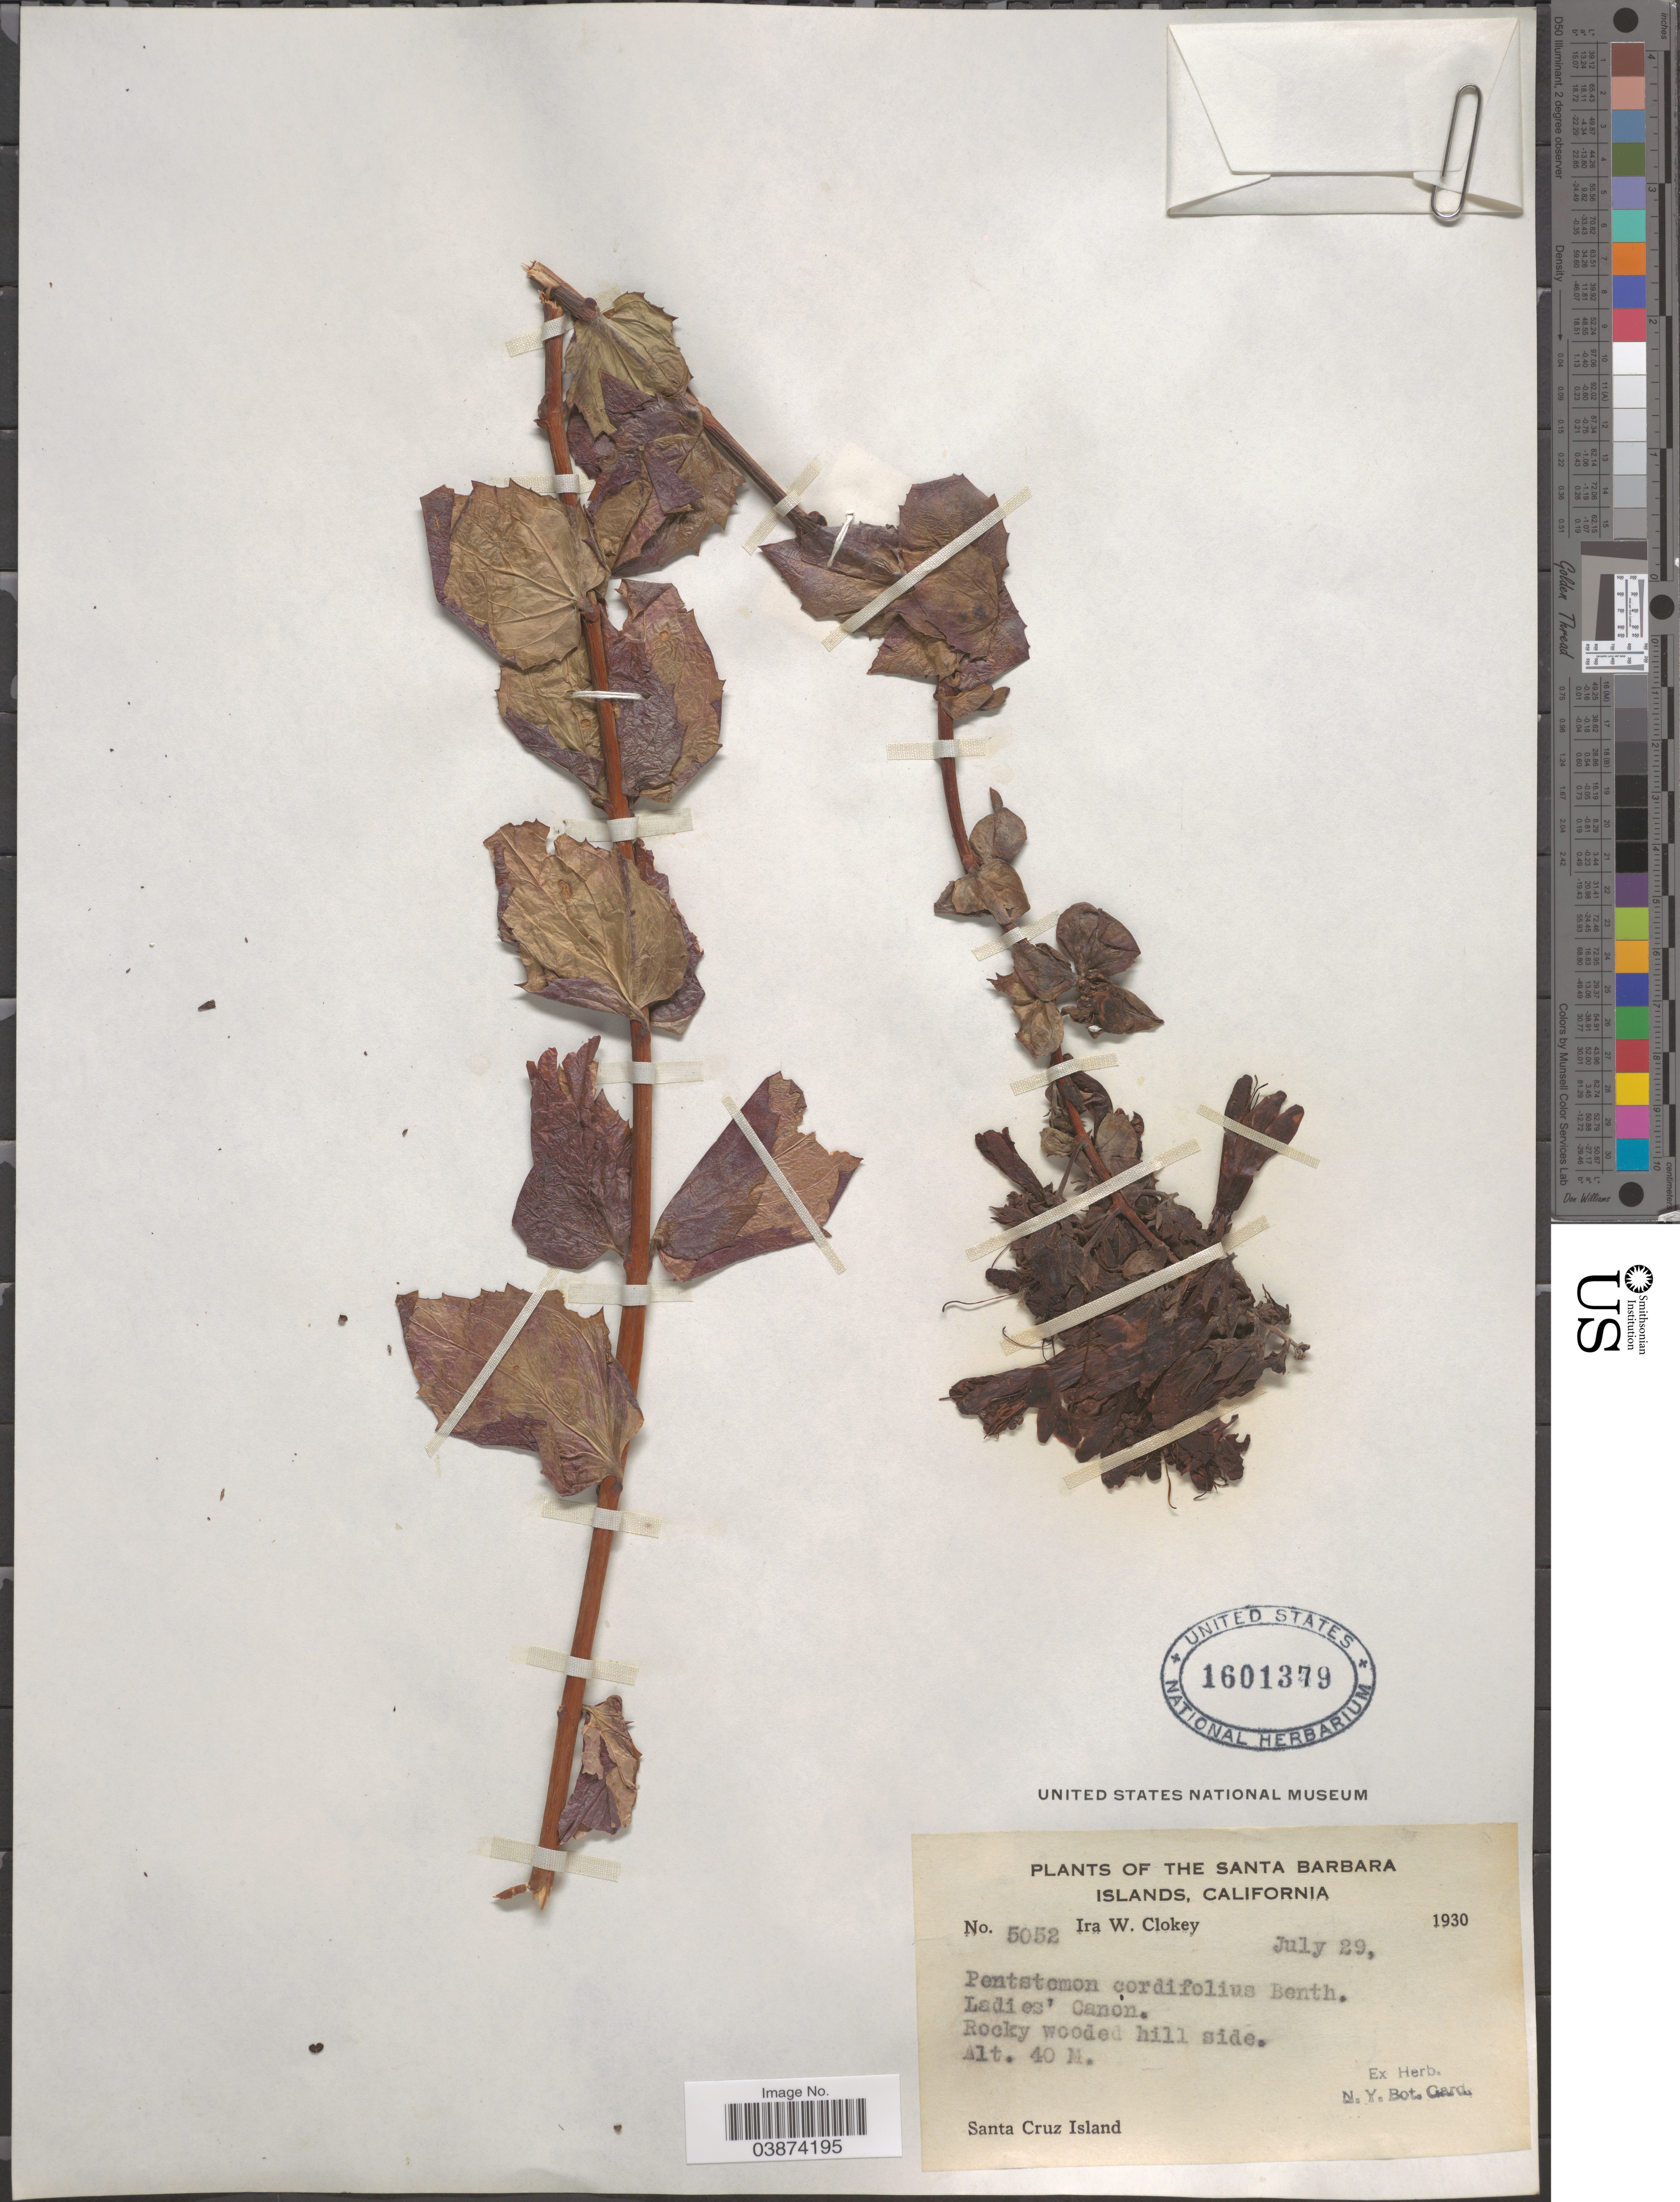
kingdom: Plantae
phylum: Tracheophyta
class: Magnoliopsida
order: Lamiales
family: Plantaginaceae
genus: Penstemon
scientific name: Penstemon cordifolius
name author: Benth.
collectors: I. W. Clokey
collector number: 5052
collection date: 1930-07-29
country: United States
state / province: California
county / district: Santa Barbara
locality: Santa Barbara Islands. Ladies' Canon. Santa Cruz Island.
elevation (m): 40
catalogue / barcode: US 1601379